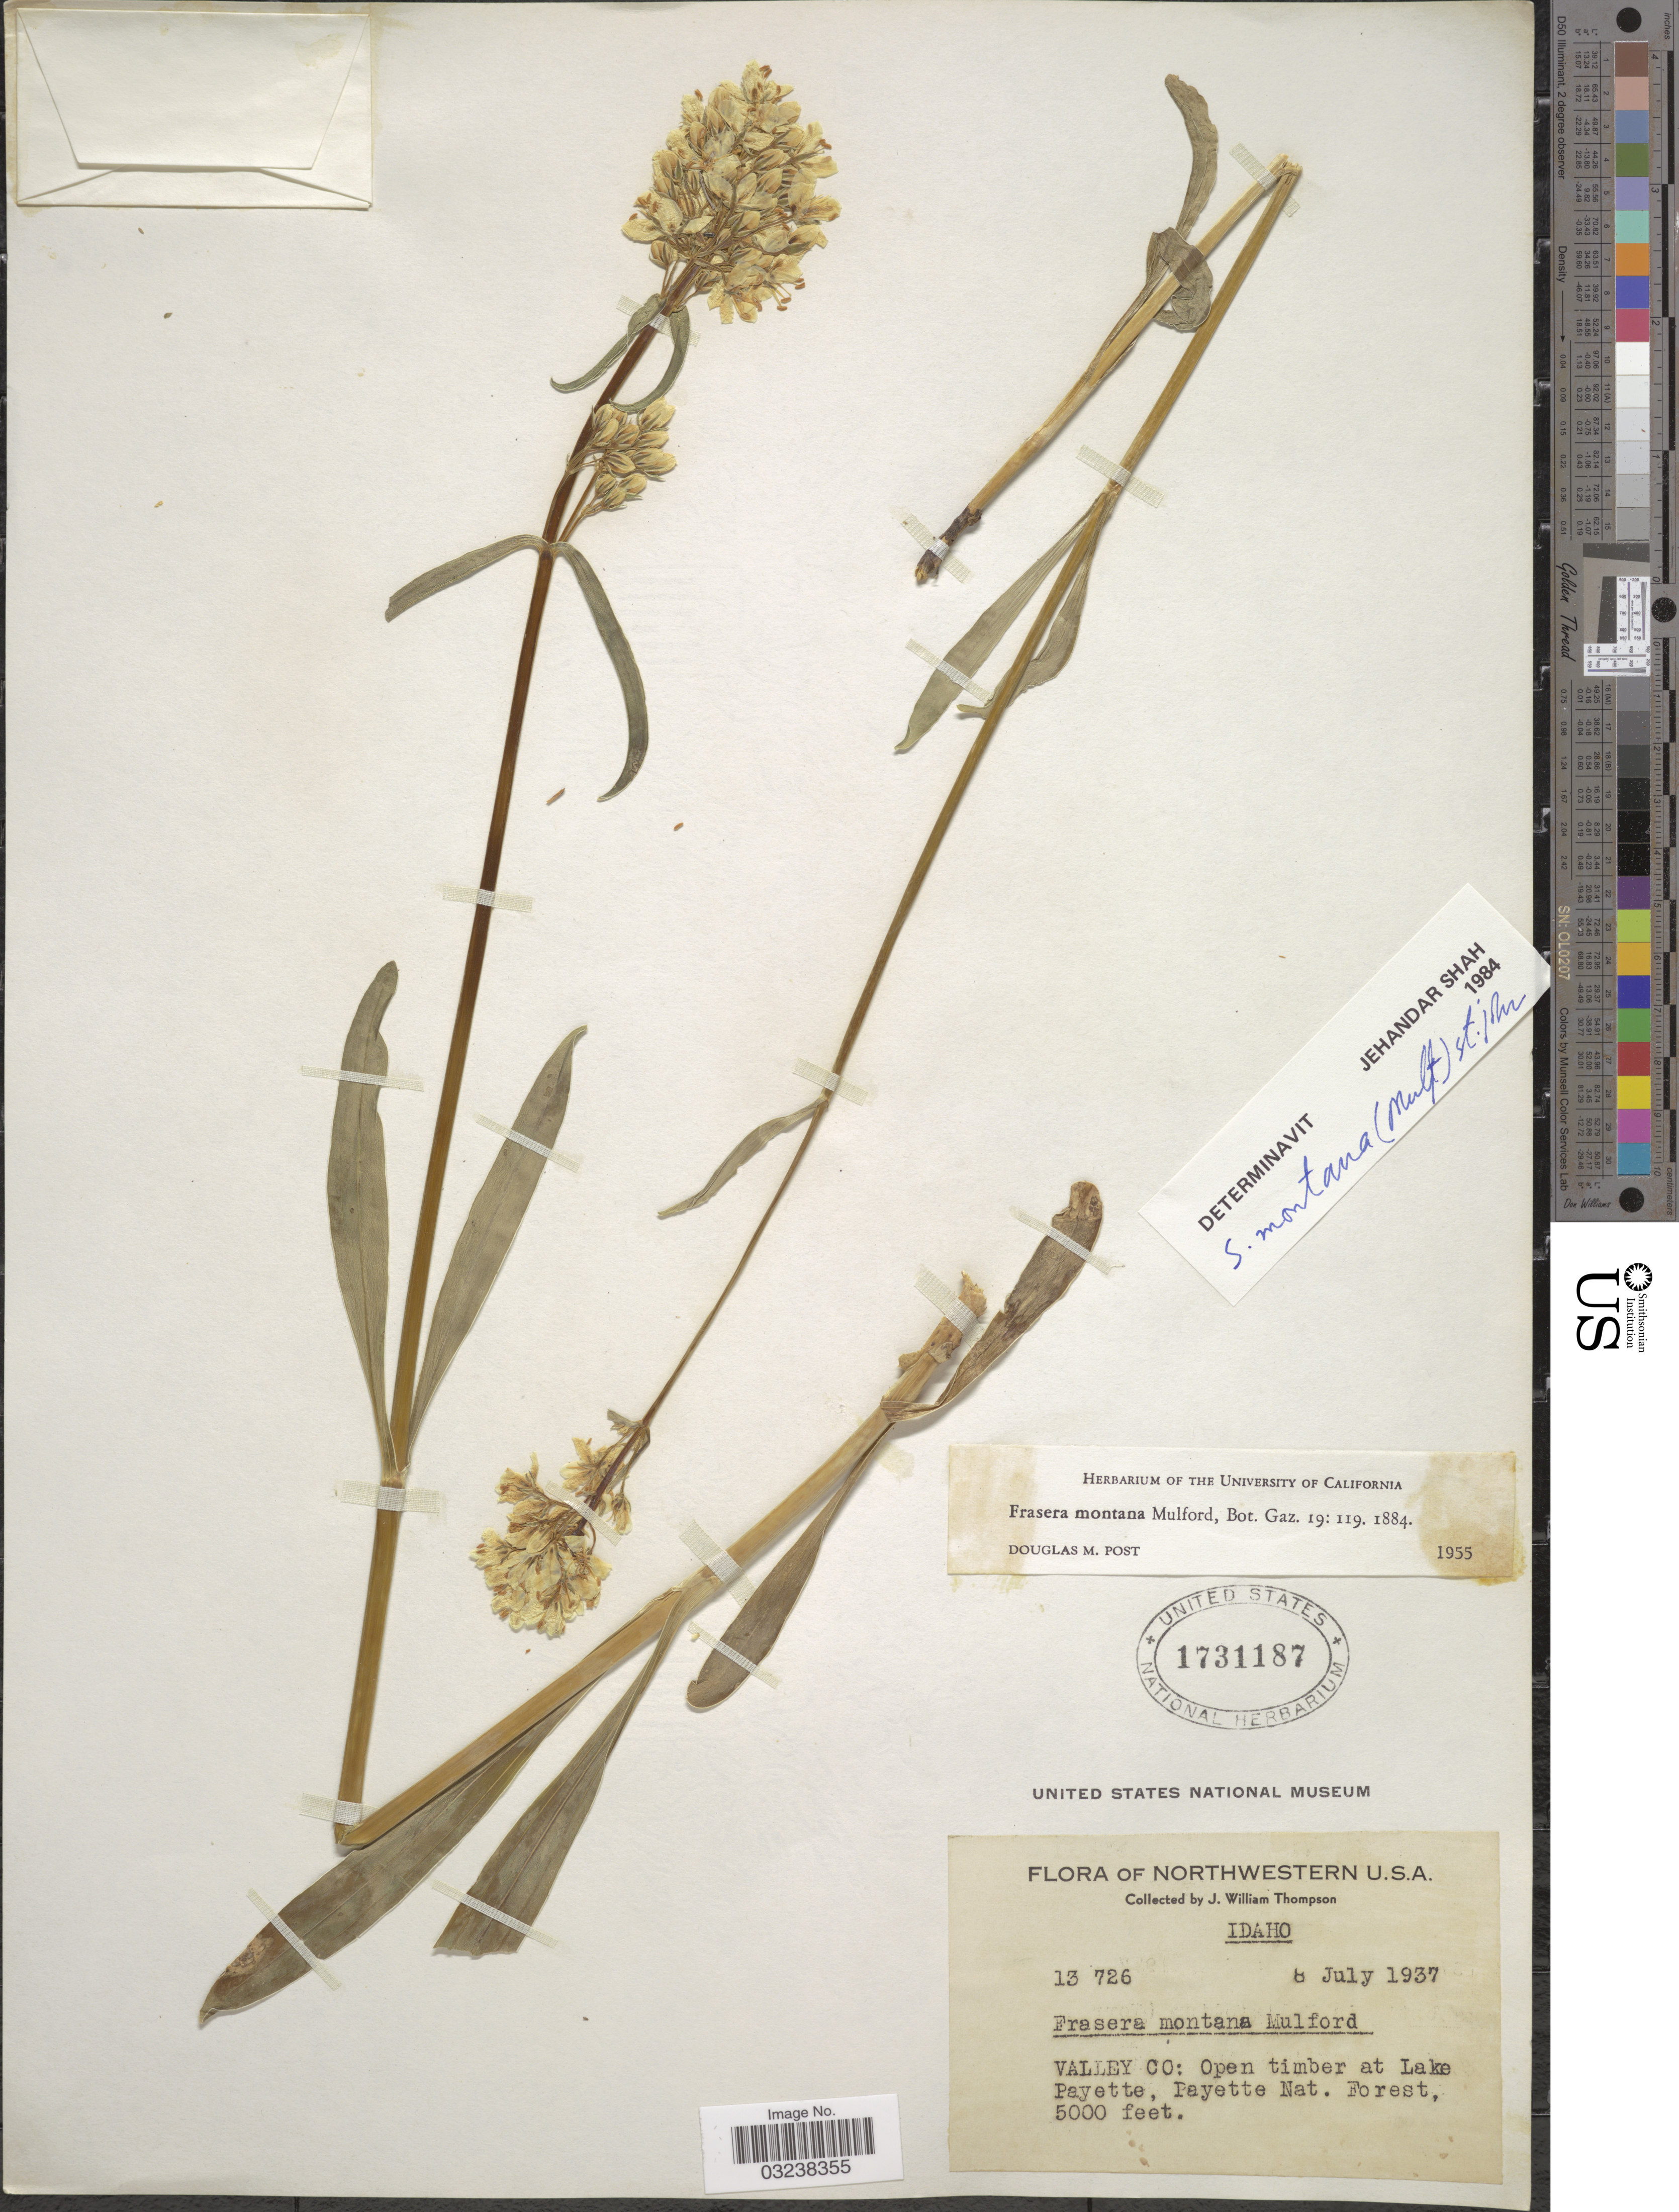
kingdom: Plantae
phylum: Tracheophyta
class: Magnoliopsida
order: Gentianales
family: Gentianaceae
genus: Swertia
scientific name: Swertia montana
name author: (Mulford) H. St. John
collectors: J. W. Thompson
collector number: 13726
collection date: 1937-07-08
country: United States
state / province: Idaho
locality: Northwestern U. S. A. Valley Co: Open timber at Lake Payette, Payette Nat. Forest.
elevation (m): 1524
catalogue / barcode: US 1731187